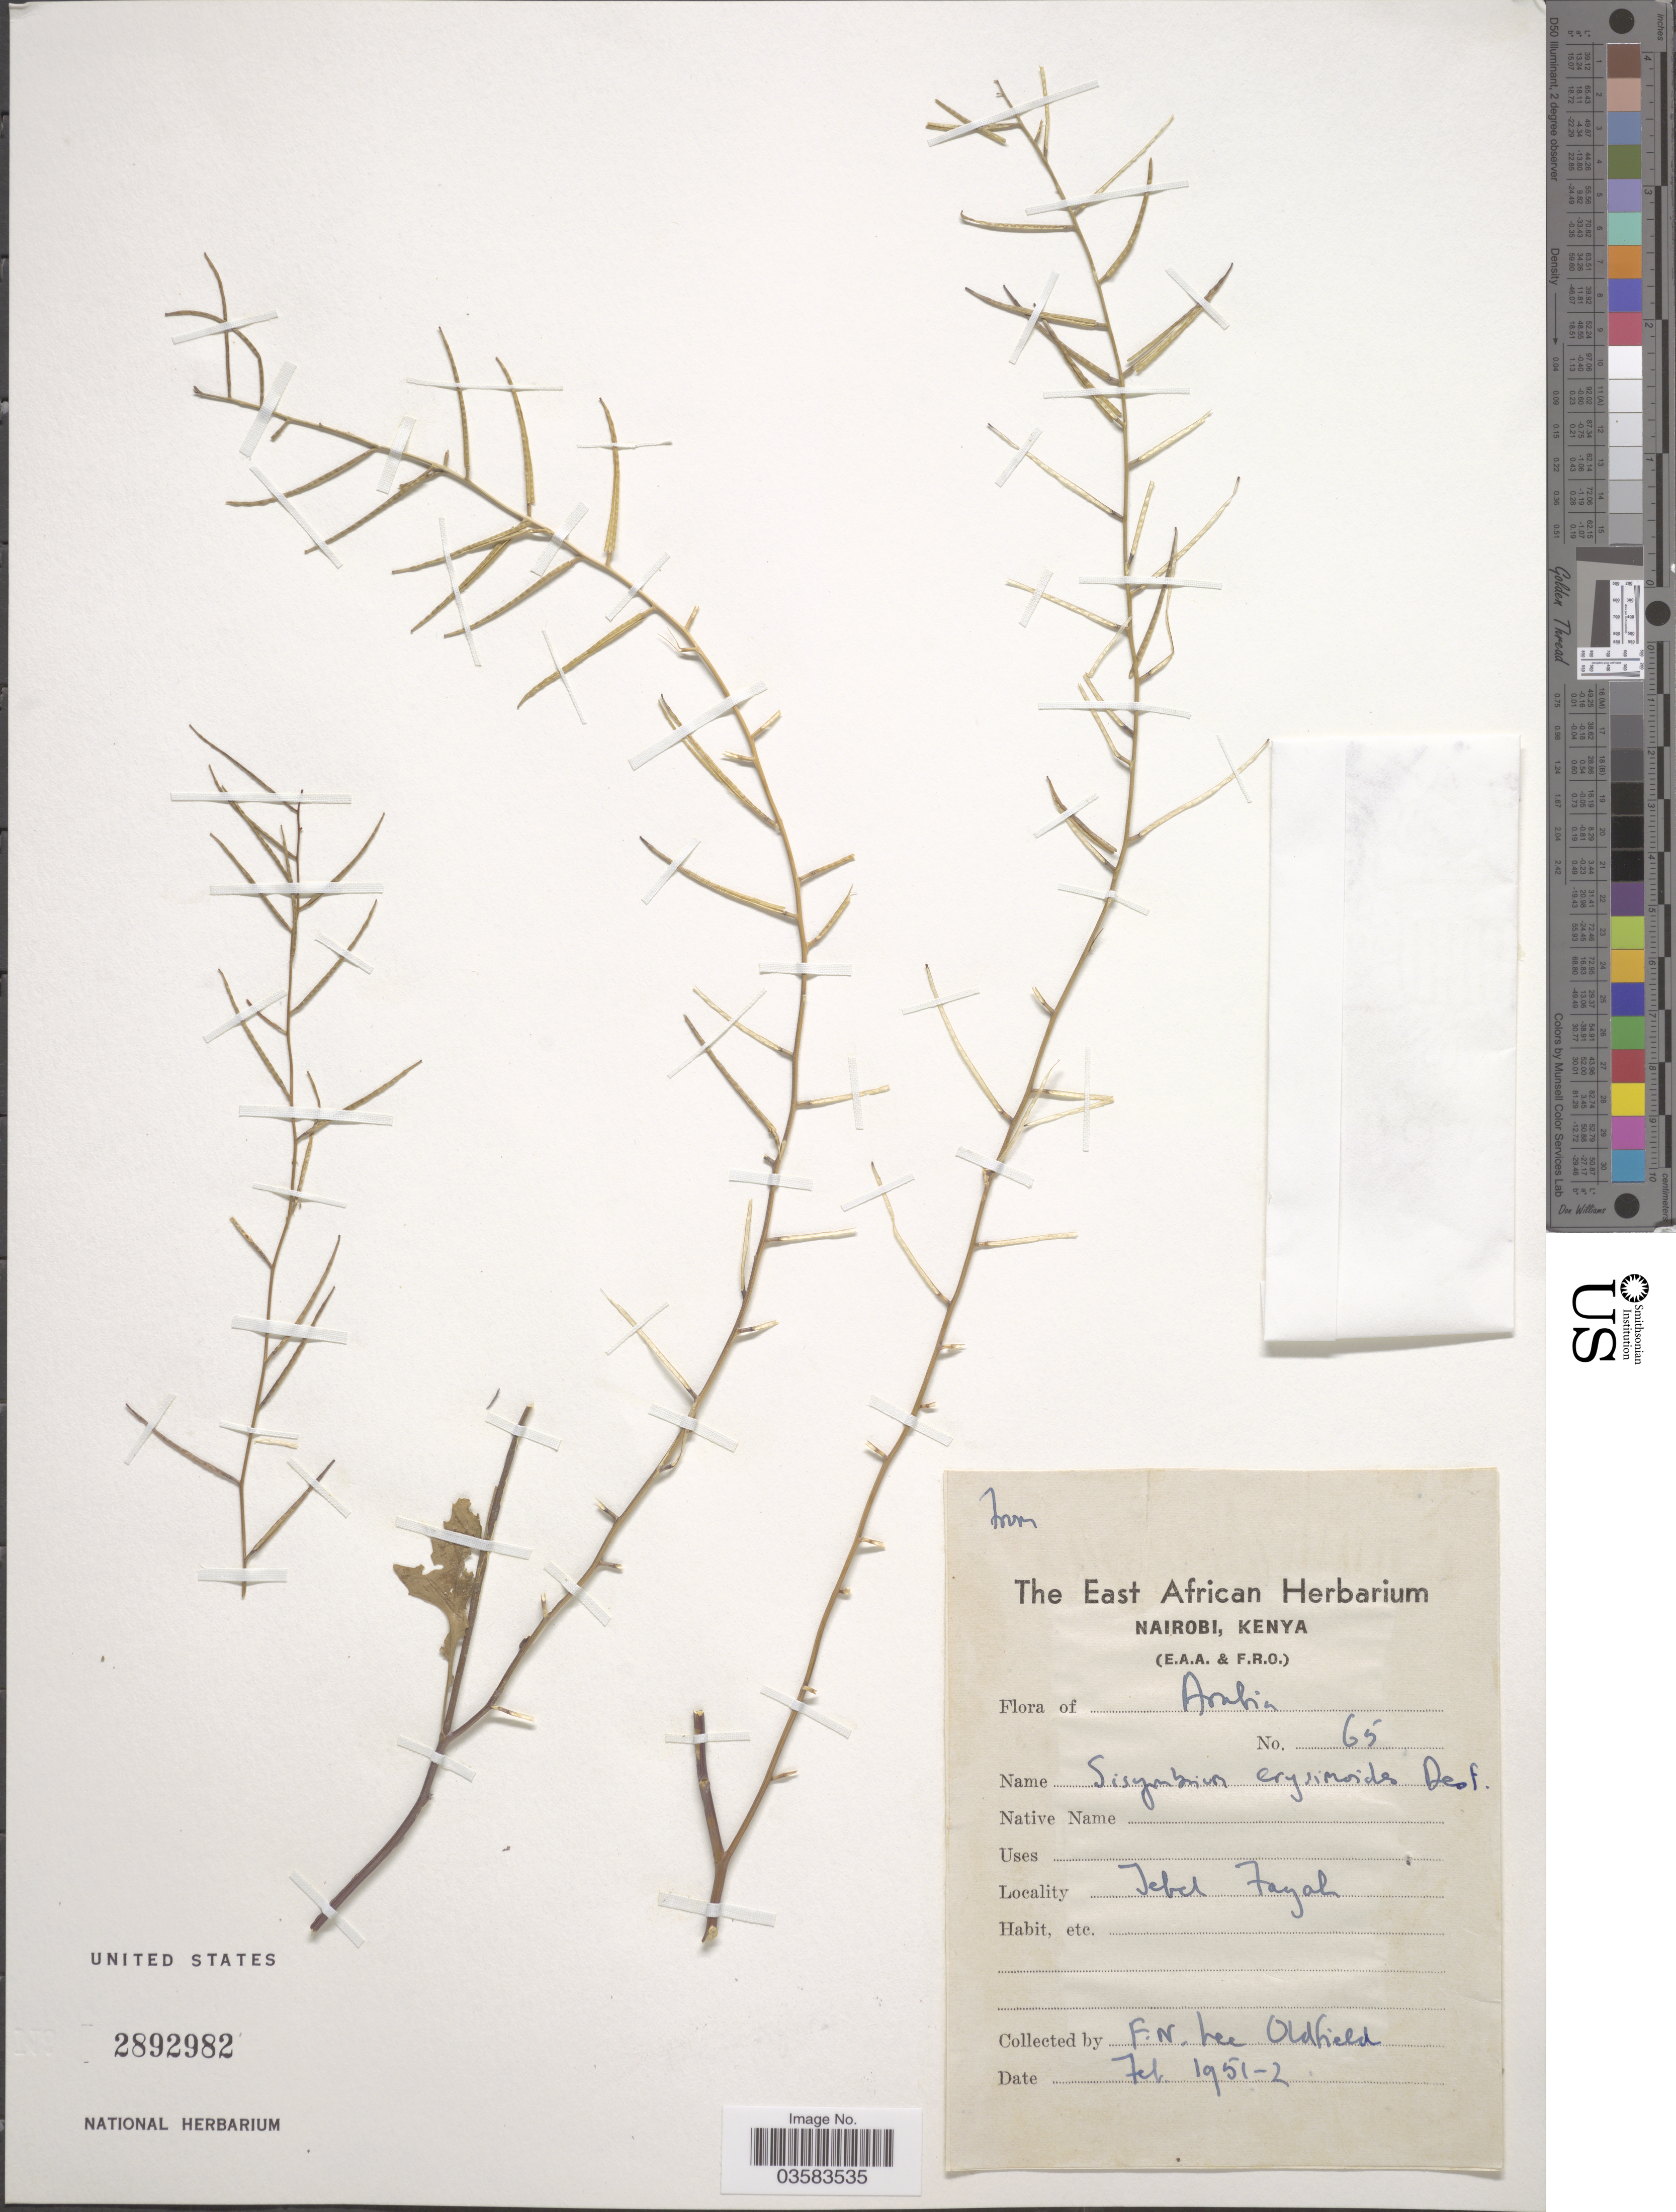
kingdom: Plantae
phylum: Tracheophyta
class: Magnoliopsida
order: Brassicales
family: Brassicaceae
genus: Sisymbrium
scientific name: Sisymbrium erysimoides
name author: Desf.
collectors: F. N. Lee-Oldfield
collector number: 65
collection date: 1951-02/1952-02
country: United Arab Emirates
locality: Arabia. Jebel Fayah.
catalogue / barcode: US 2892982